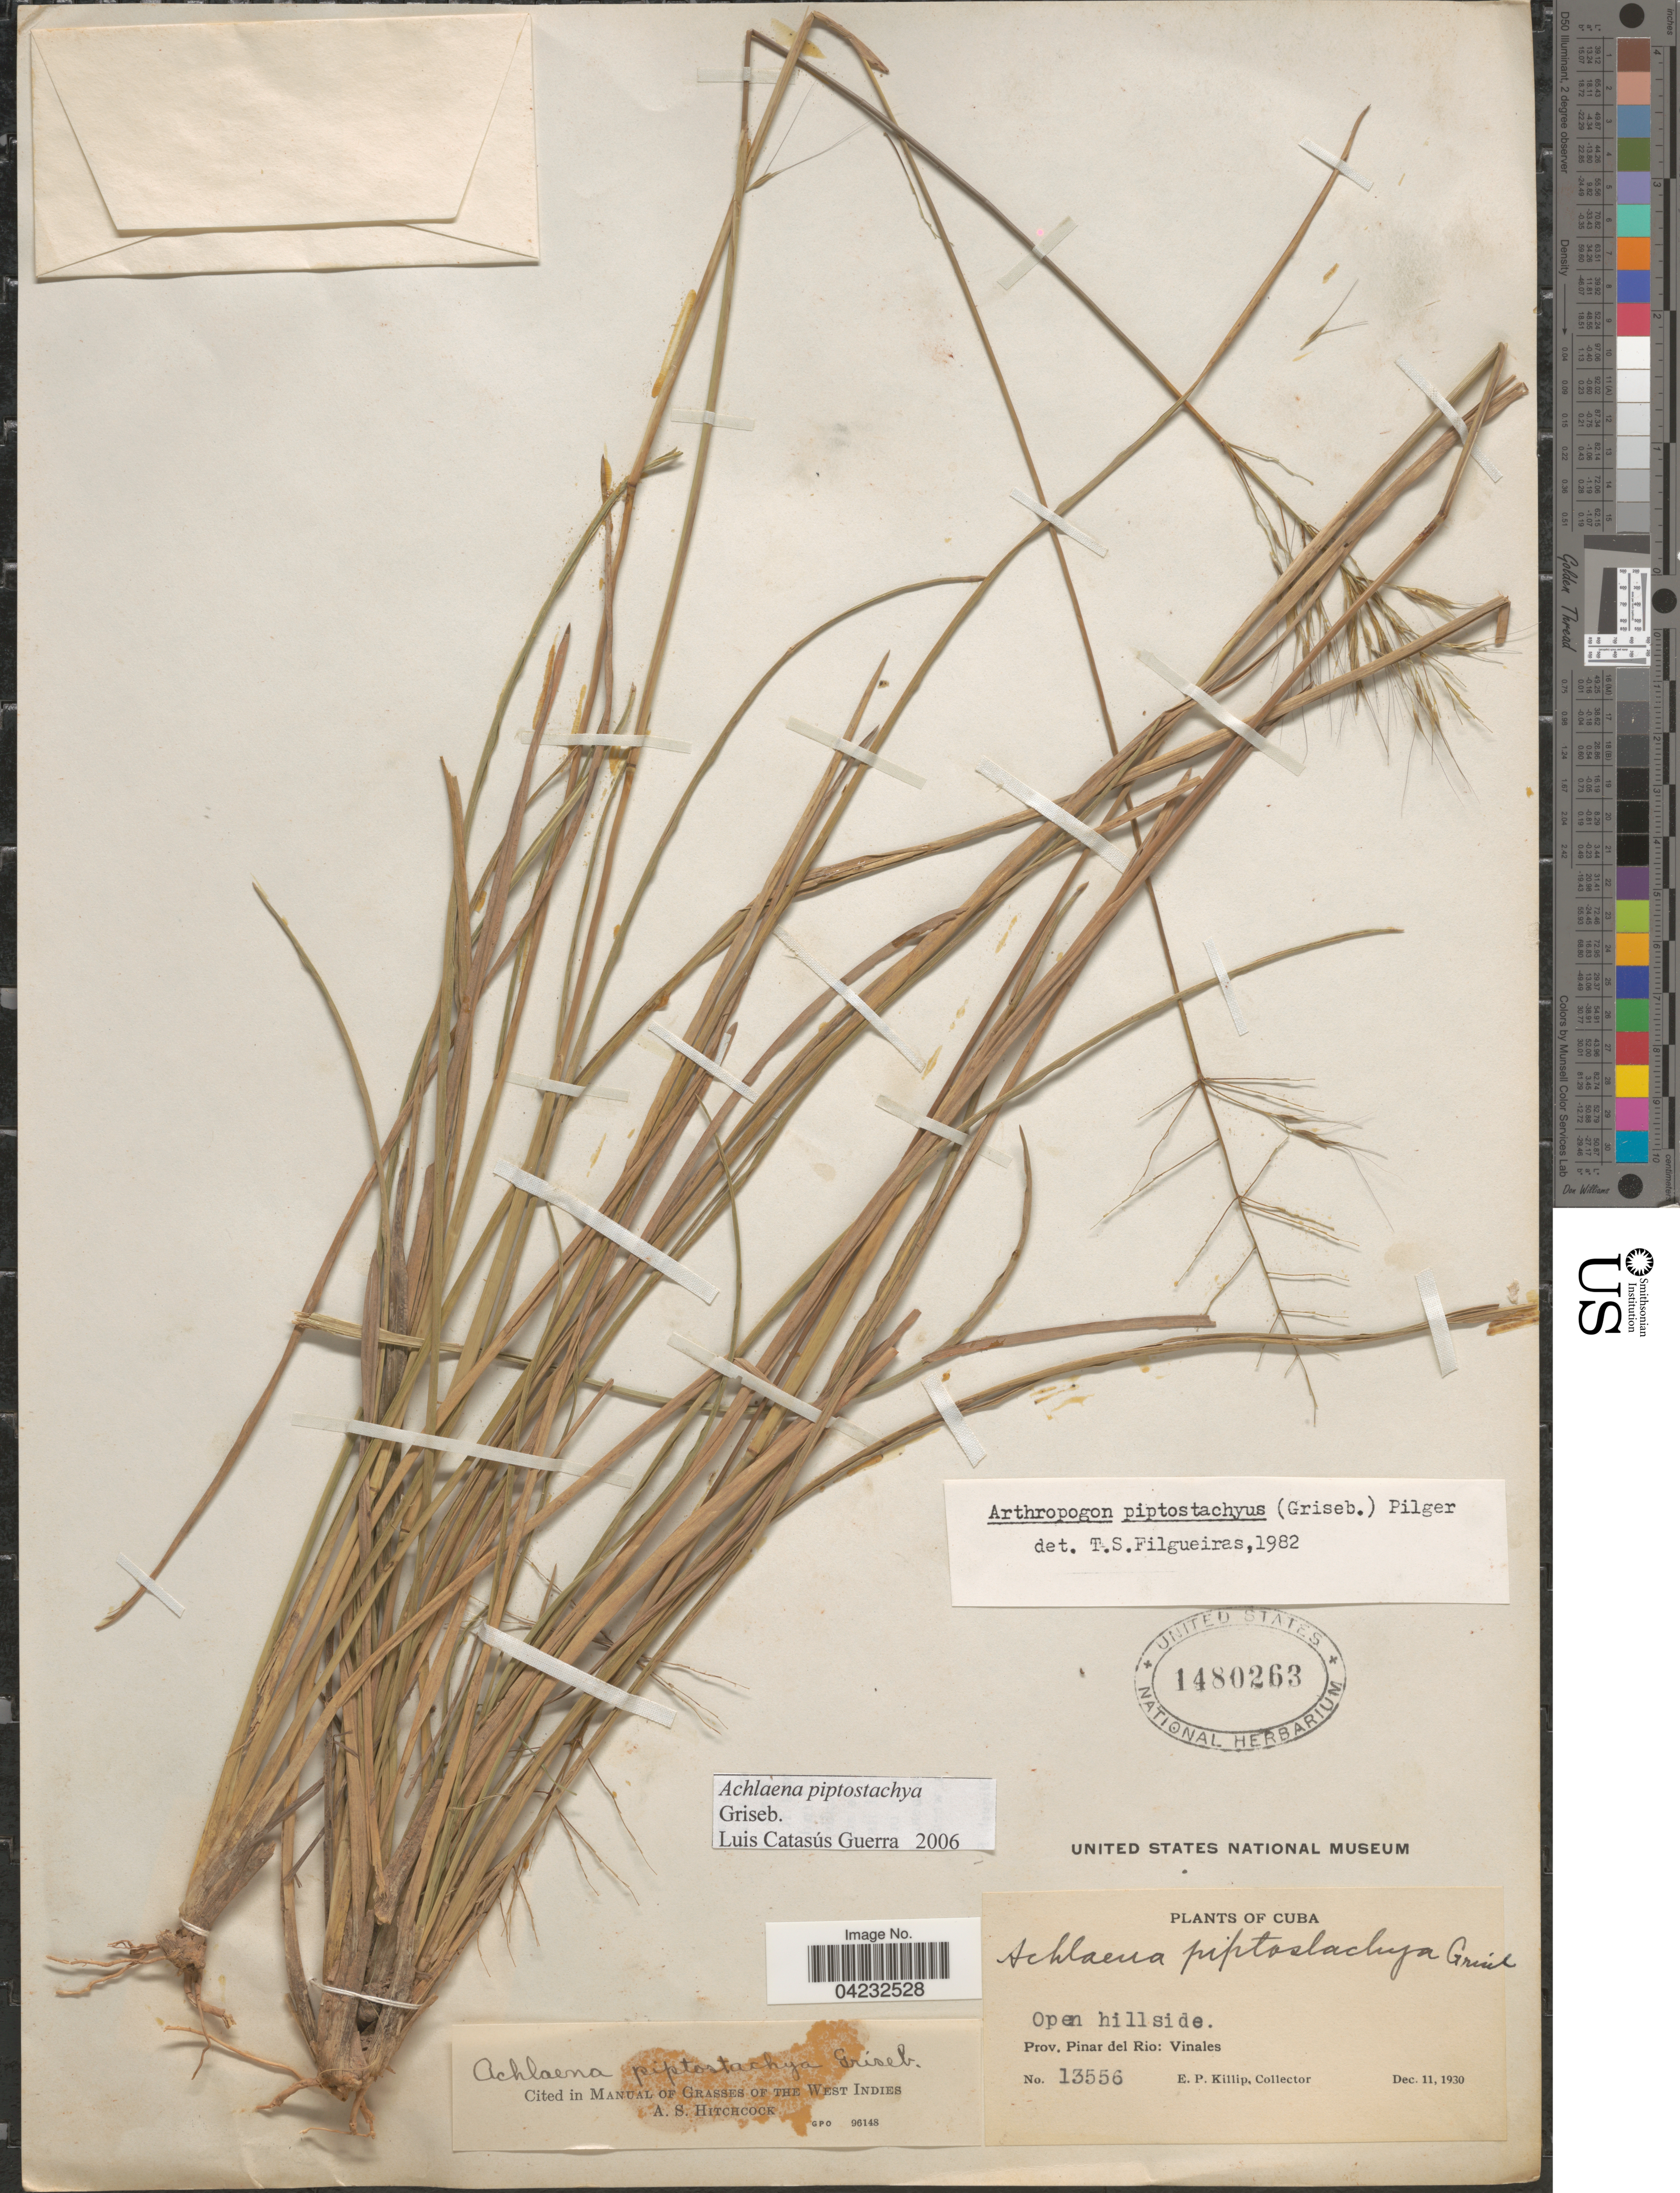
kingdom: Plantae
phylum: Tracheophyta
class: Liliopsida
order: Poales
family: Poaceae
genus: Achlaena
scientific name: Achlaena piptostachya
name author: Griseb.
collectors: E. P. Killip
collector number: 13556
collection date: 1930-12-11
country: Cuba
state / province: Pinar del Río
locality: Open hillside. Vinales.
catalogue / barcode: US 1480263